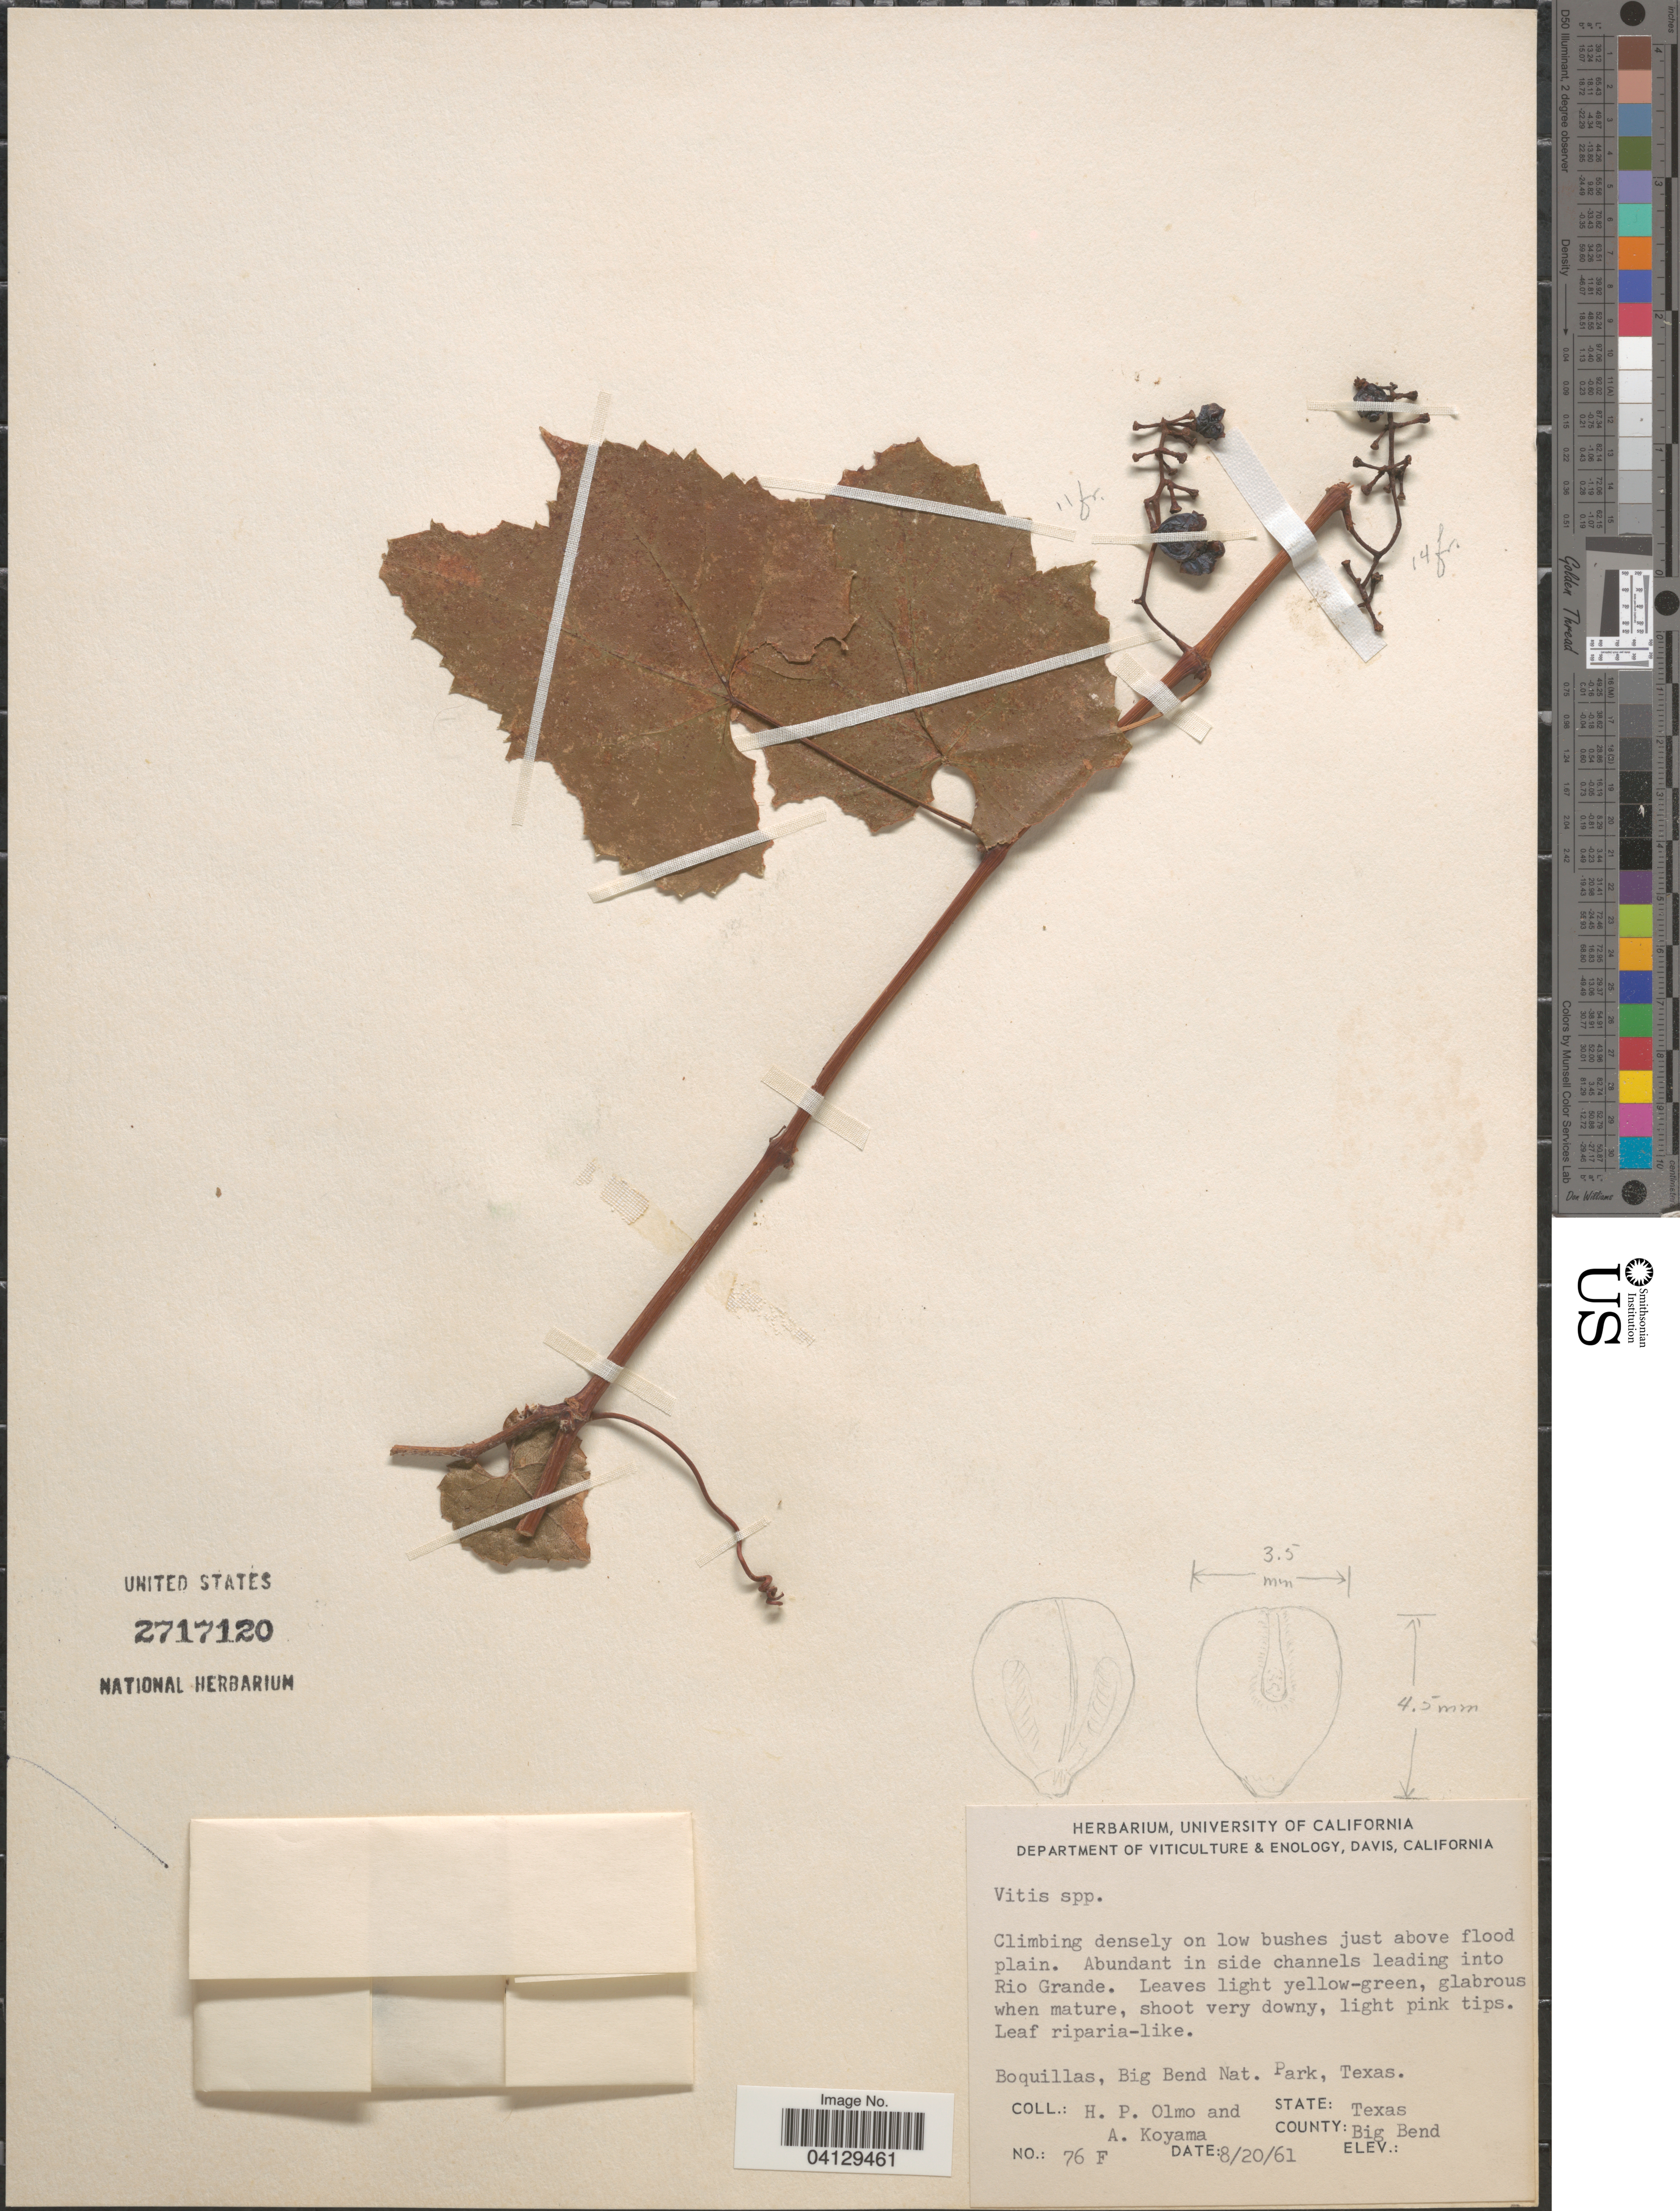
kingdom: Plantae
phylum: Tracheophyta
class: Magnoliopsida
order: Vitales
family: Vitaceae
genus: Vitis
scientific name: Vitis sp.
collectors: H. Olmo & A. Koyama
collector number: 76F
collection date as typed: Transcribed d/m/y: 20/8/61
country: United States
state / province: Texas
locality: Abundant in side channels leading into Rio Grande. Boquillas, Big Bend Nat. Park. County: Big Bend.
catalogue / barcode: US 2717120